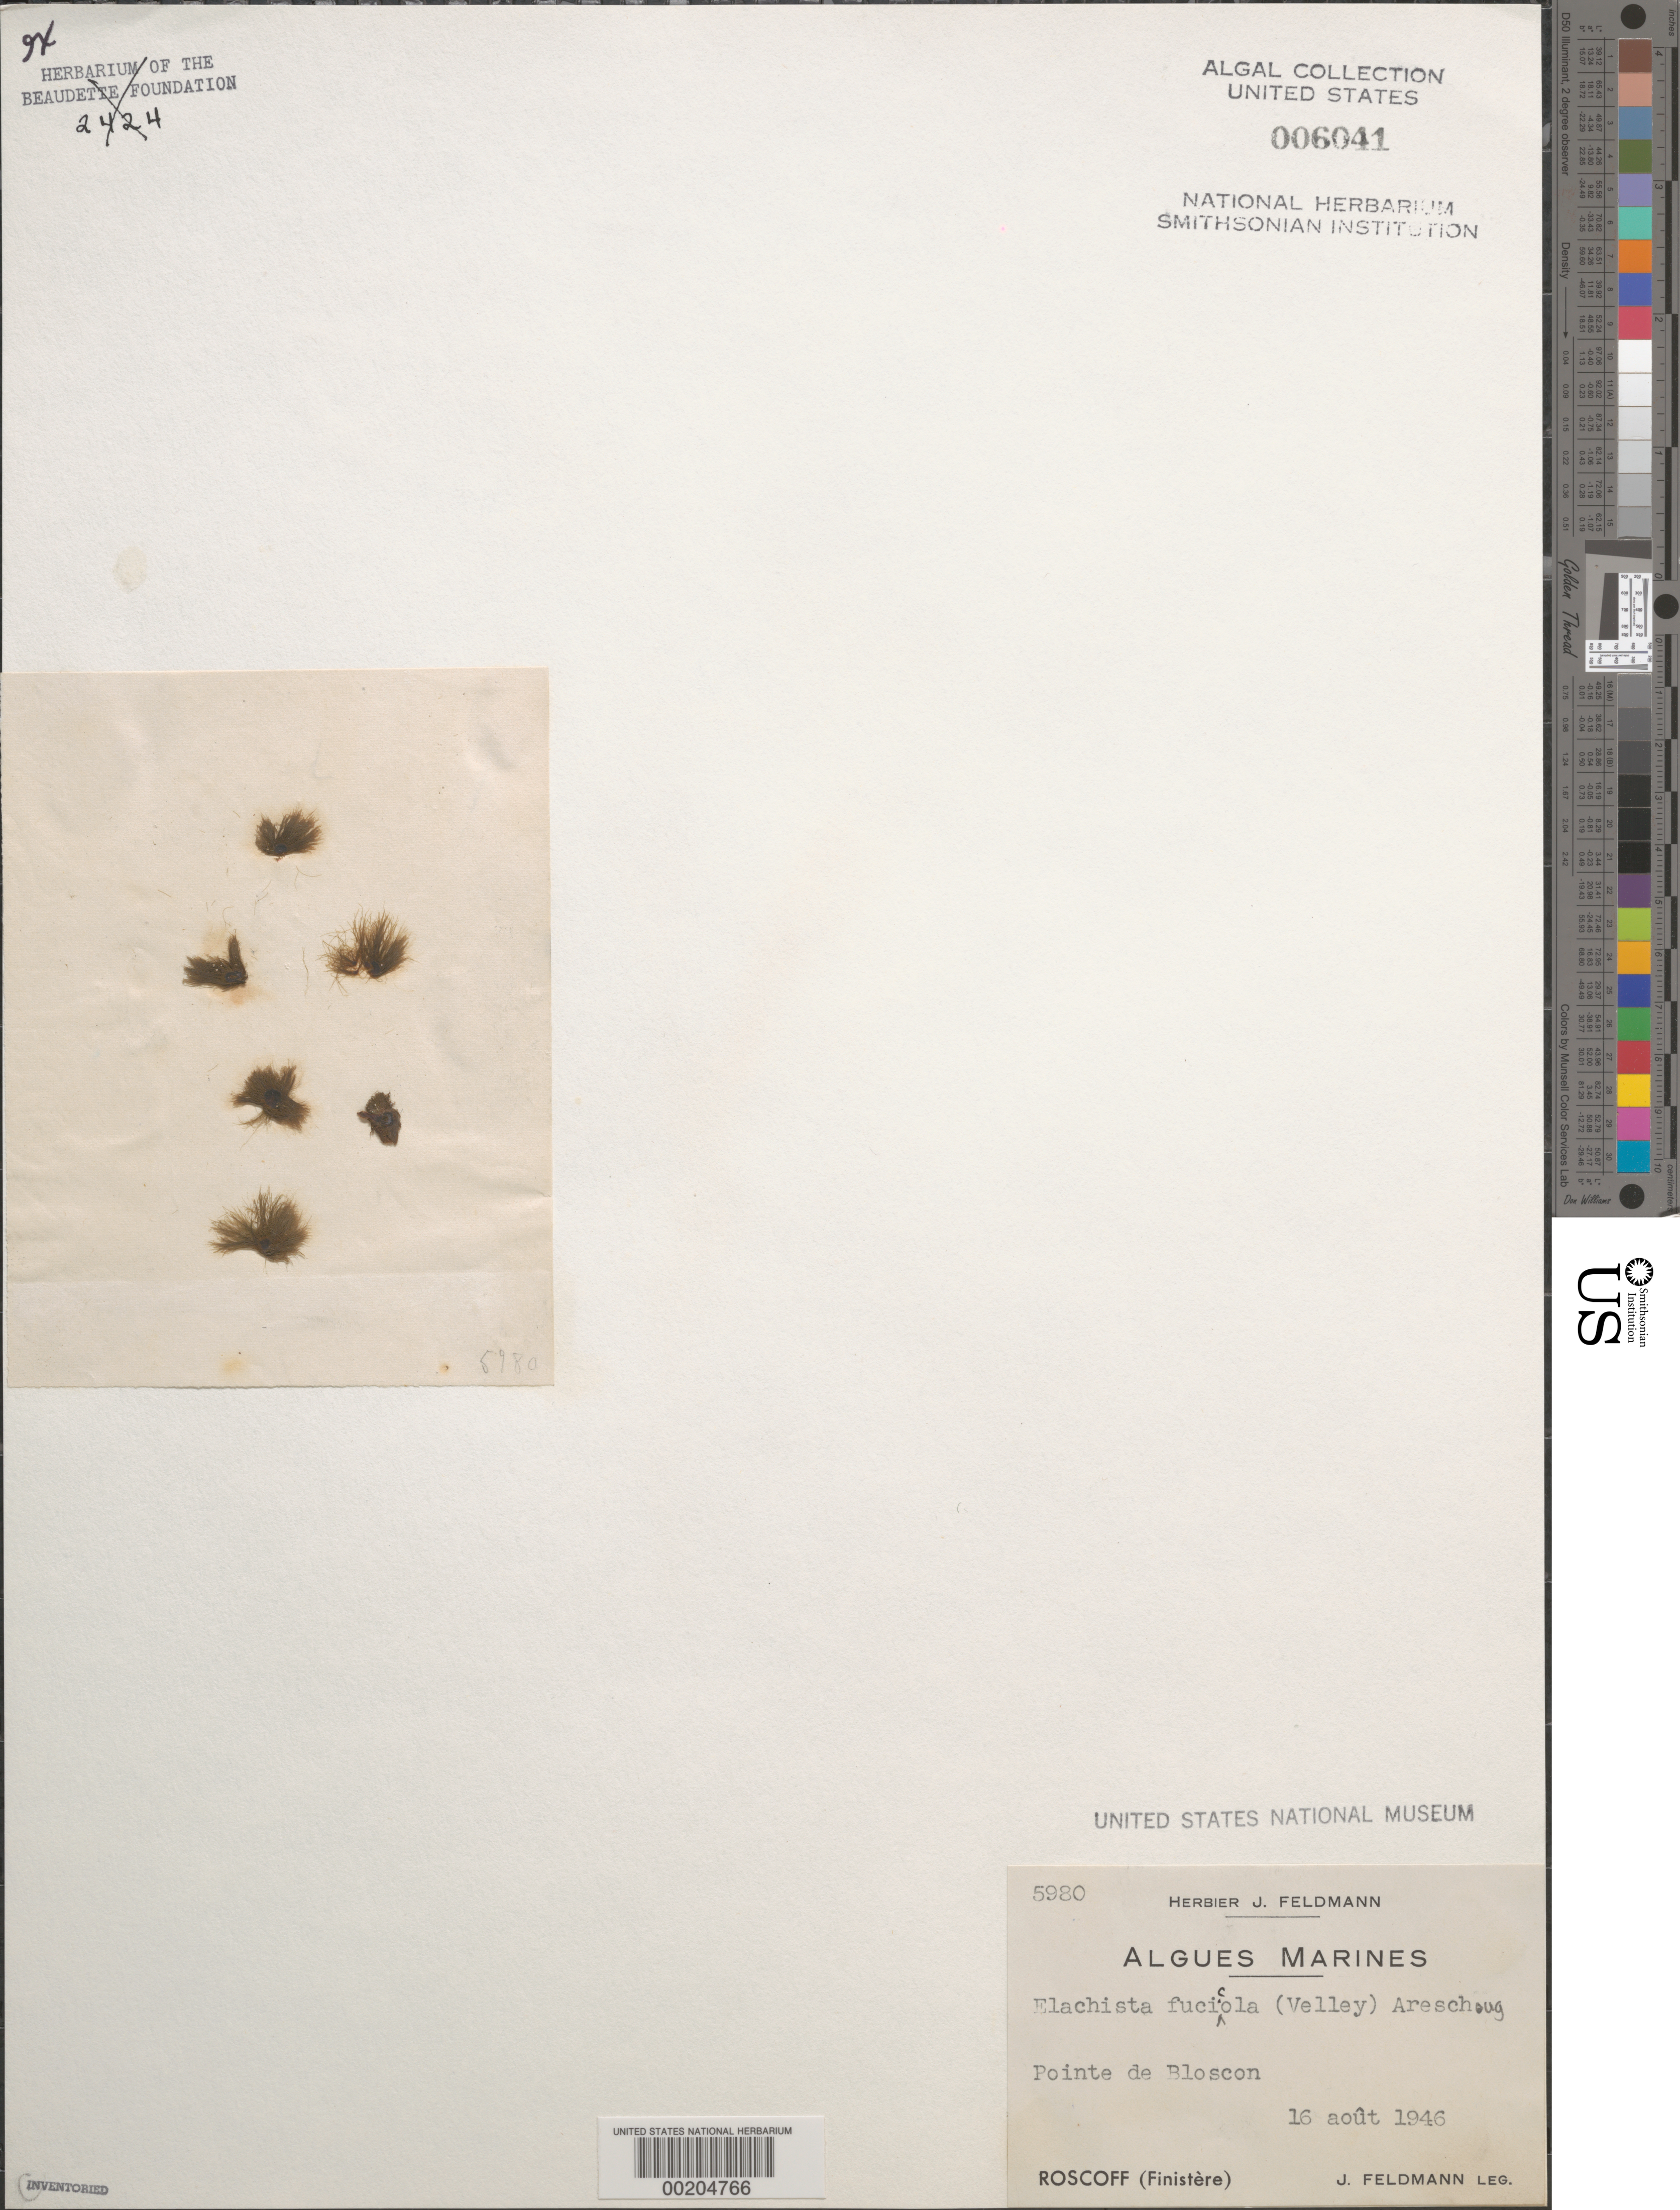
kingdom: Chromista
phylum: Ochrophyta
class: Phaeophyceae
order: Ectocarpales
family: Chordariaceae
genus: Elachista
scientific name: Elachista fucicola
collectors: J. Feldmann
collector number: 5980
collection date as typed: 16 Aug 1946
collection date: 1946-08-16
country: France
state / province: Bretagne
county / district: Finistère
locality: Roscoff, pointe de bloscom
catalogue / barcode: US 6041